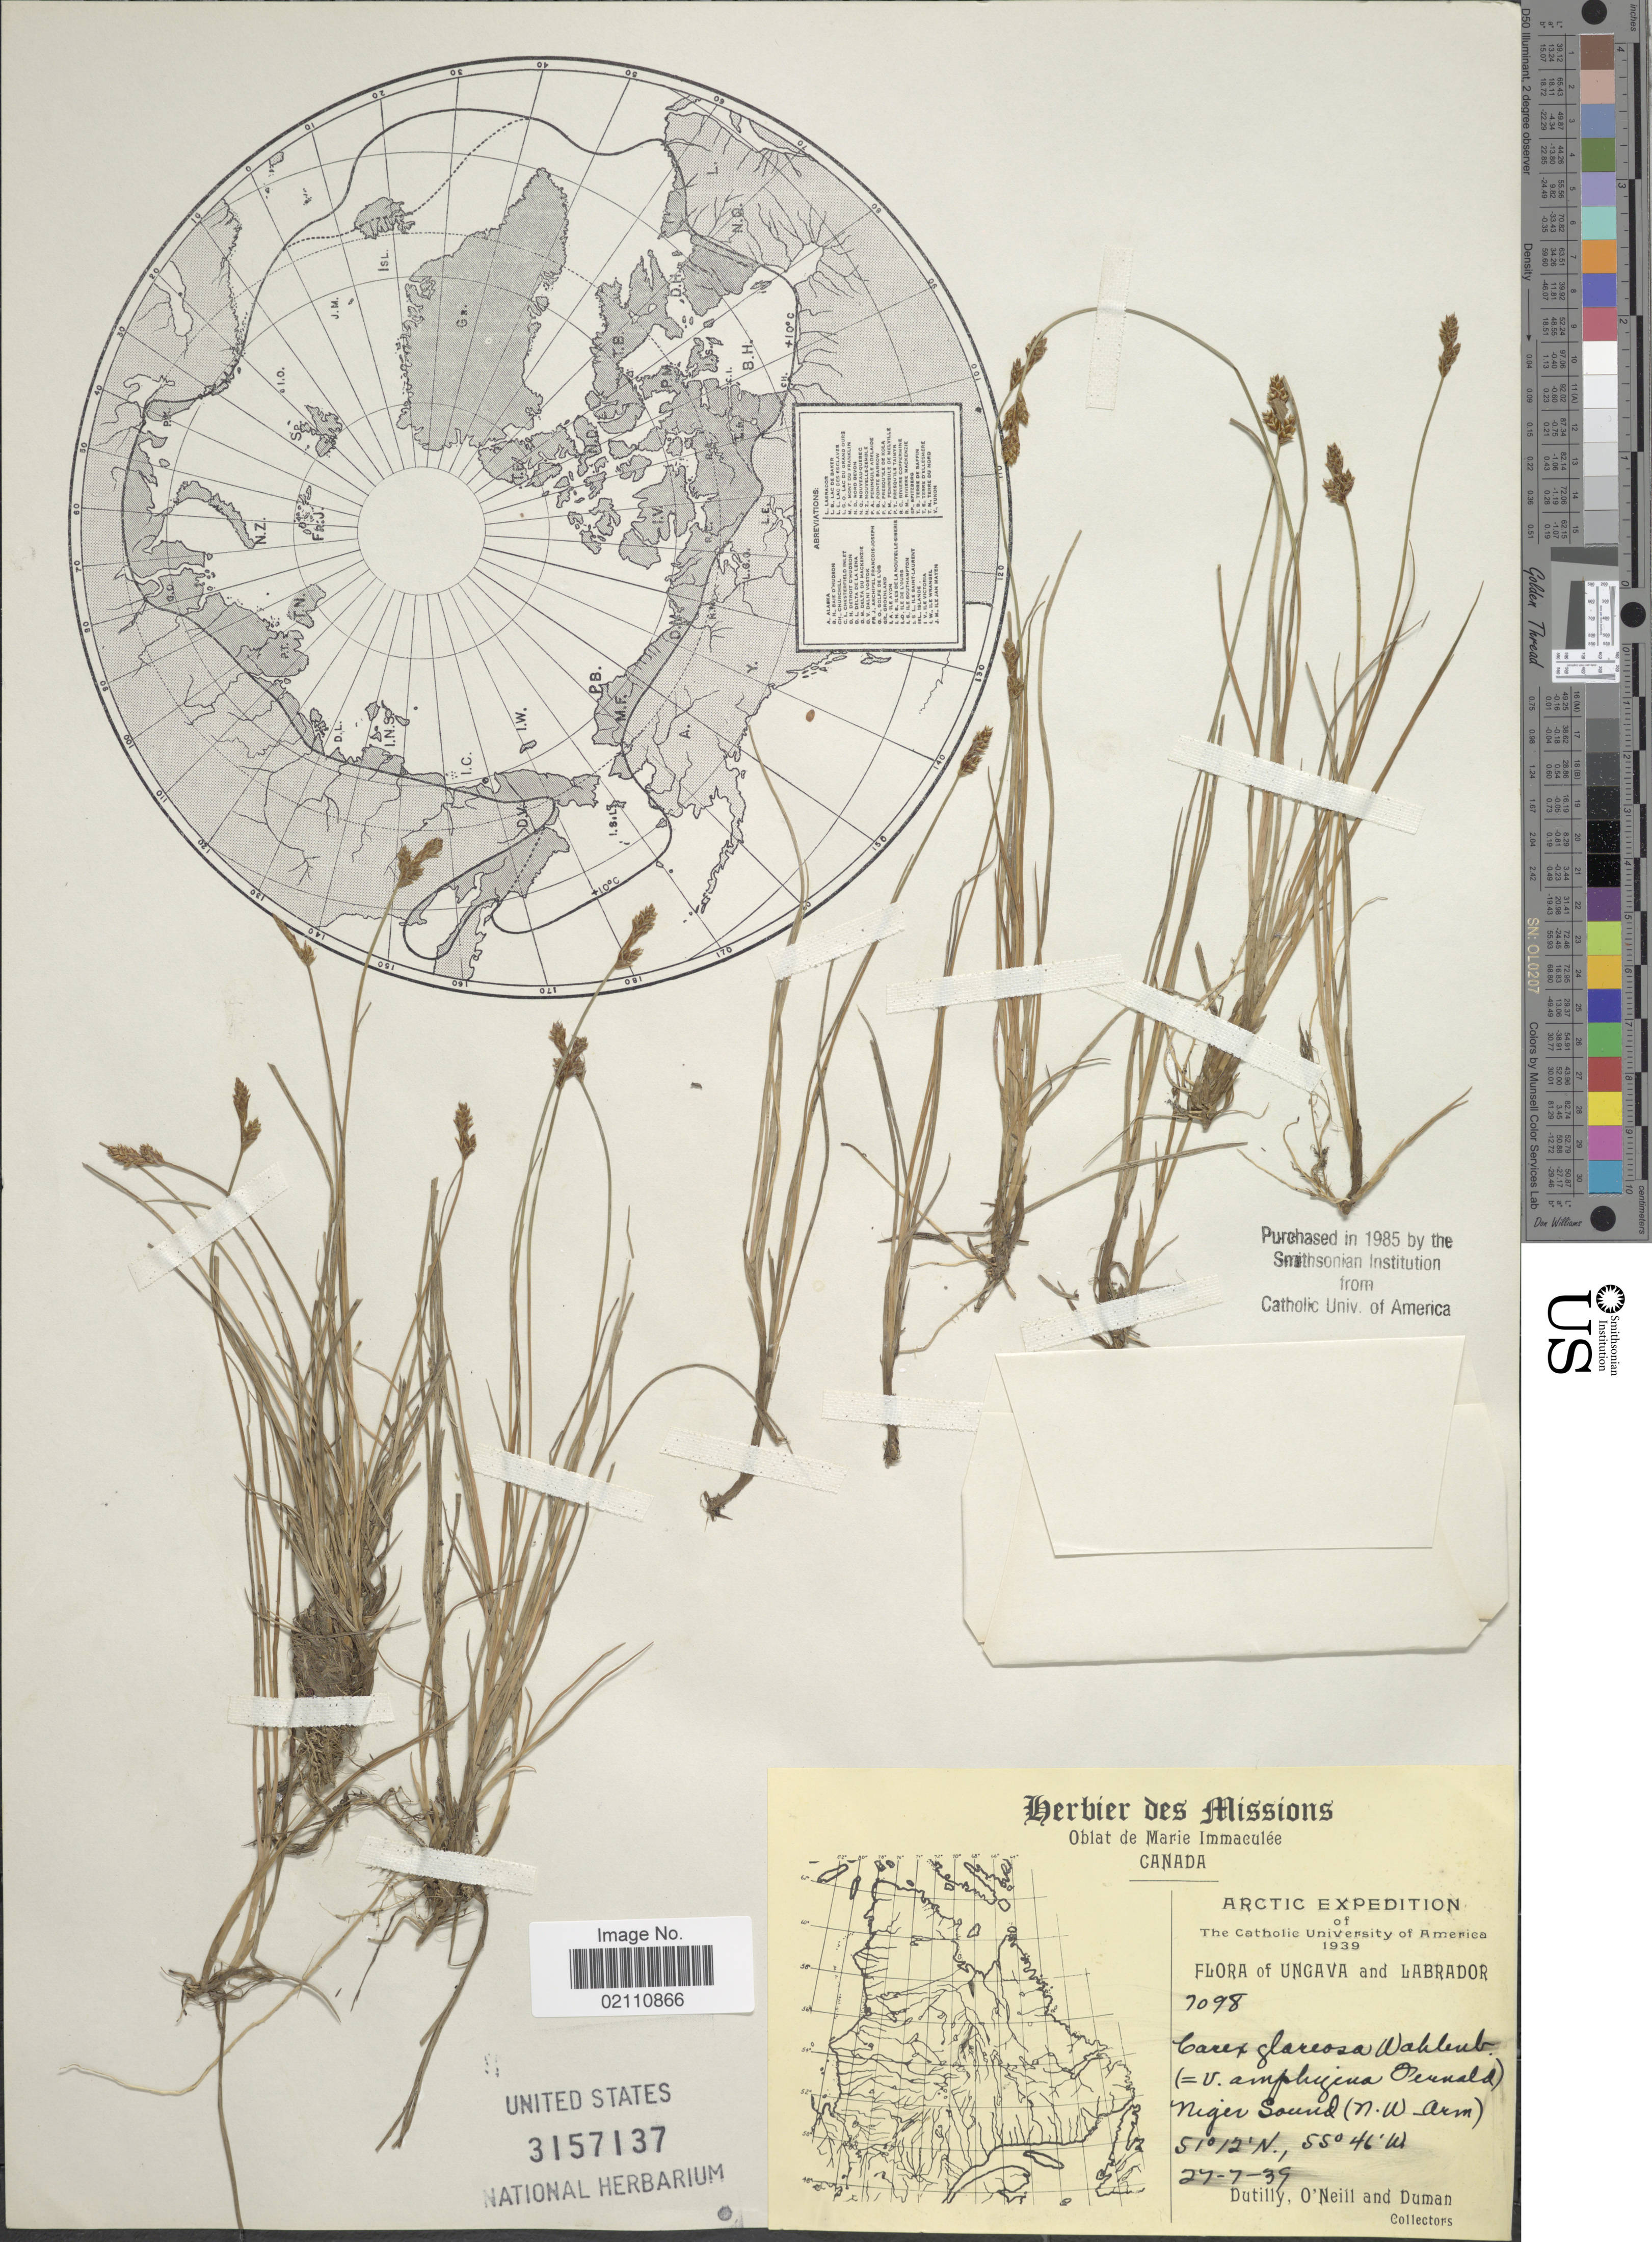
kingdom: Plantae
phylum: Tracheophyta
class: Liliopsida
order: Poales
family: Cyperaceae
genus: Carex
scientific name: Carex glareosa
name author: Schkuhr ex Wahlenb.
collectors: -. Dutilly, O' Neill & -. Duman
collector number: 7098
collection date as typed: Transcribed d/m/y: 27/7/39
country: Canada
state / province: Quebec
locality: Oblat de Marie Immaculee, Canada, Ungava and Labrador, Niger Sound ( N.W. Arm)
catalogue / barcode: US 3157137